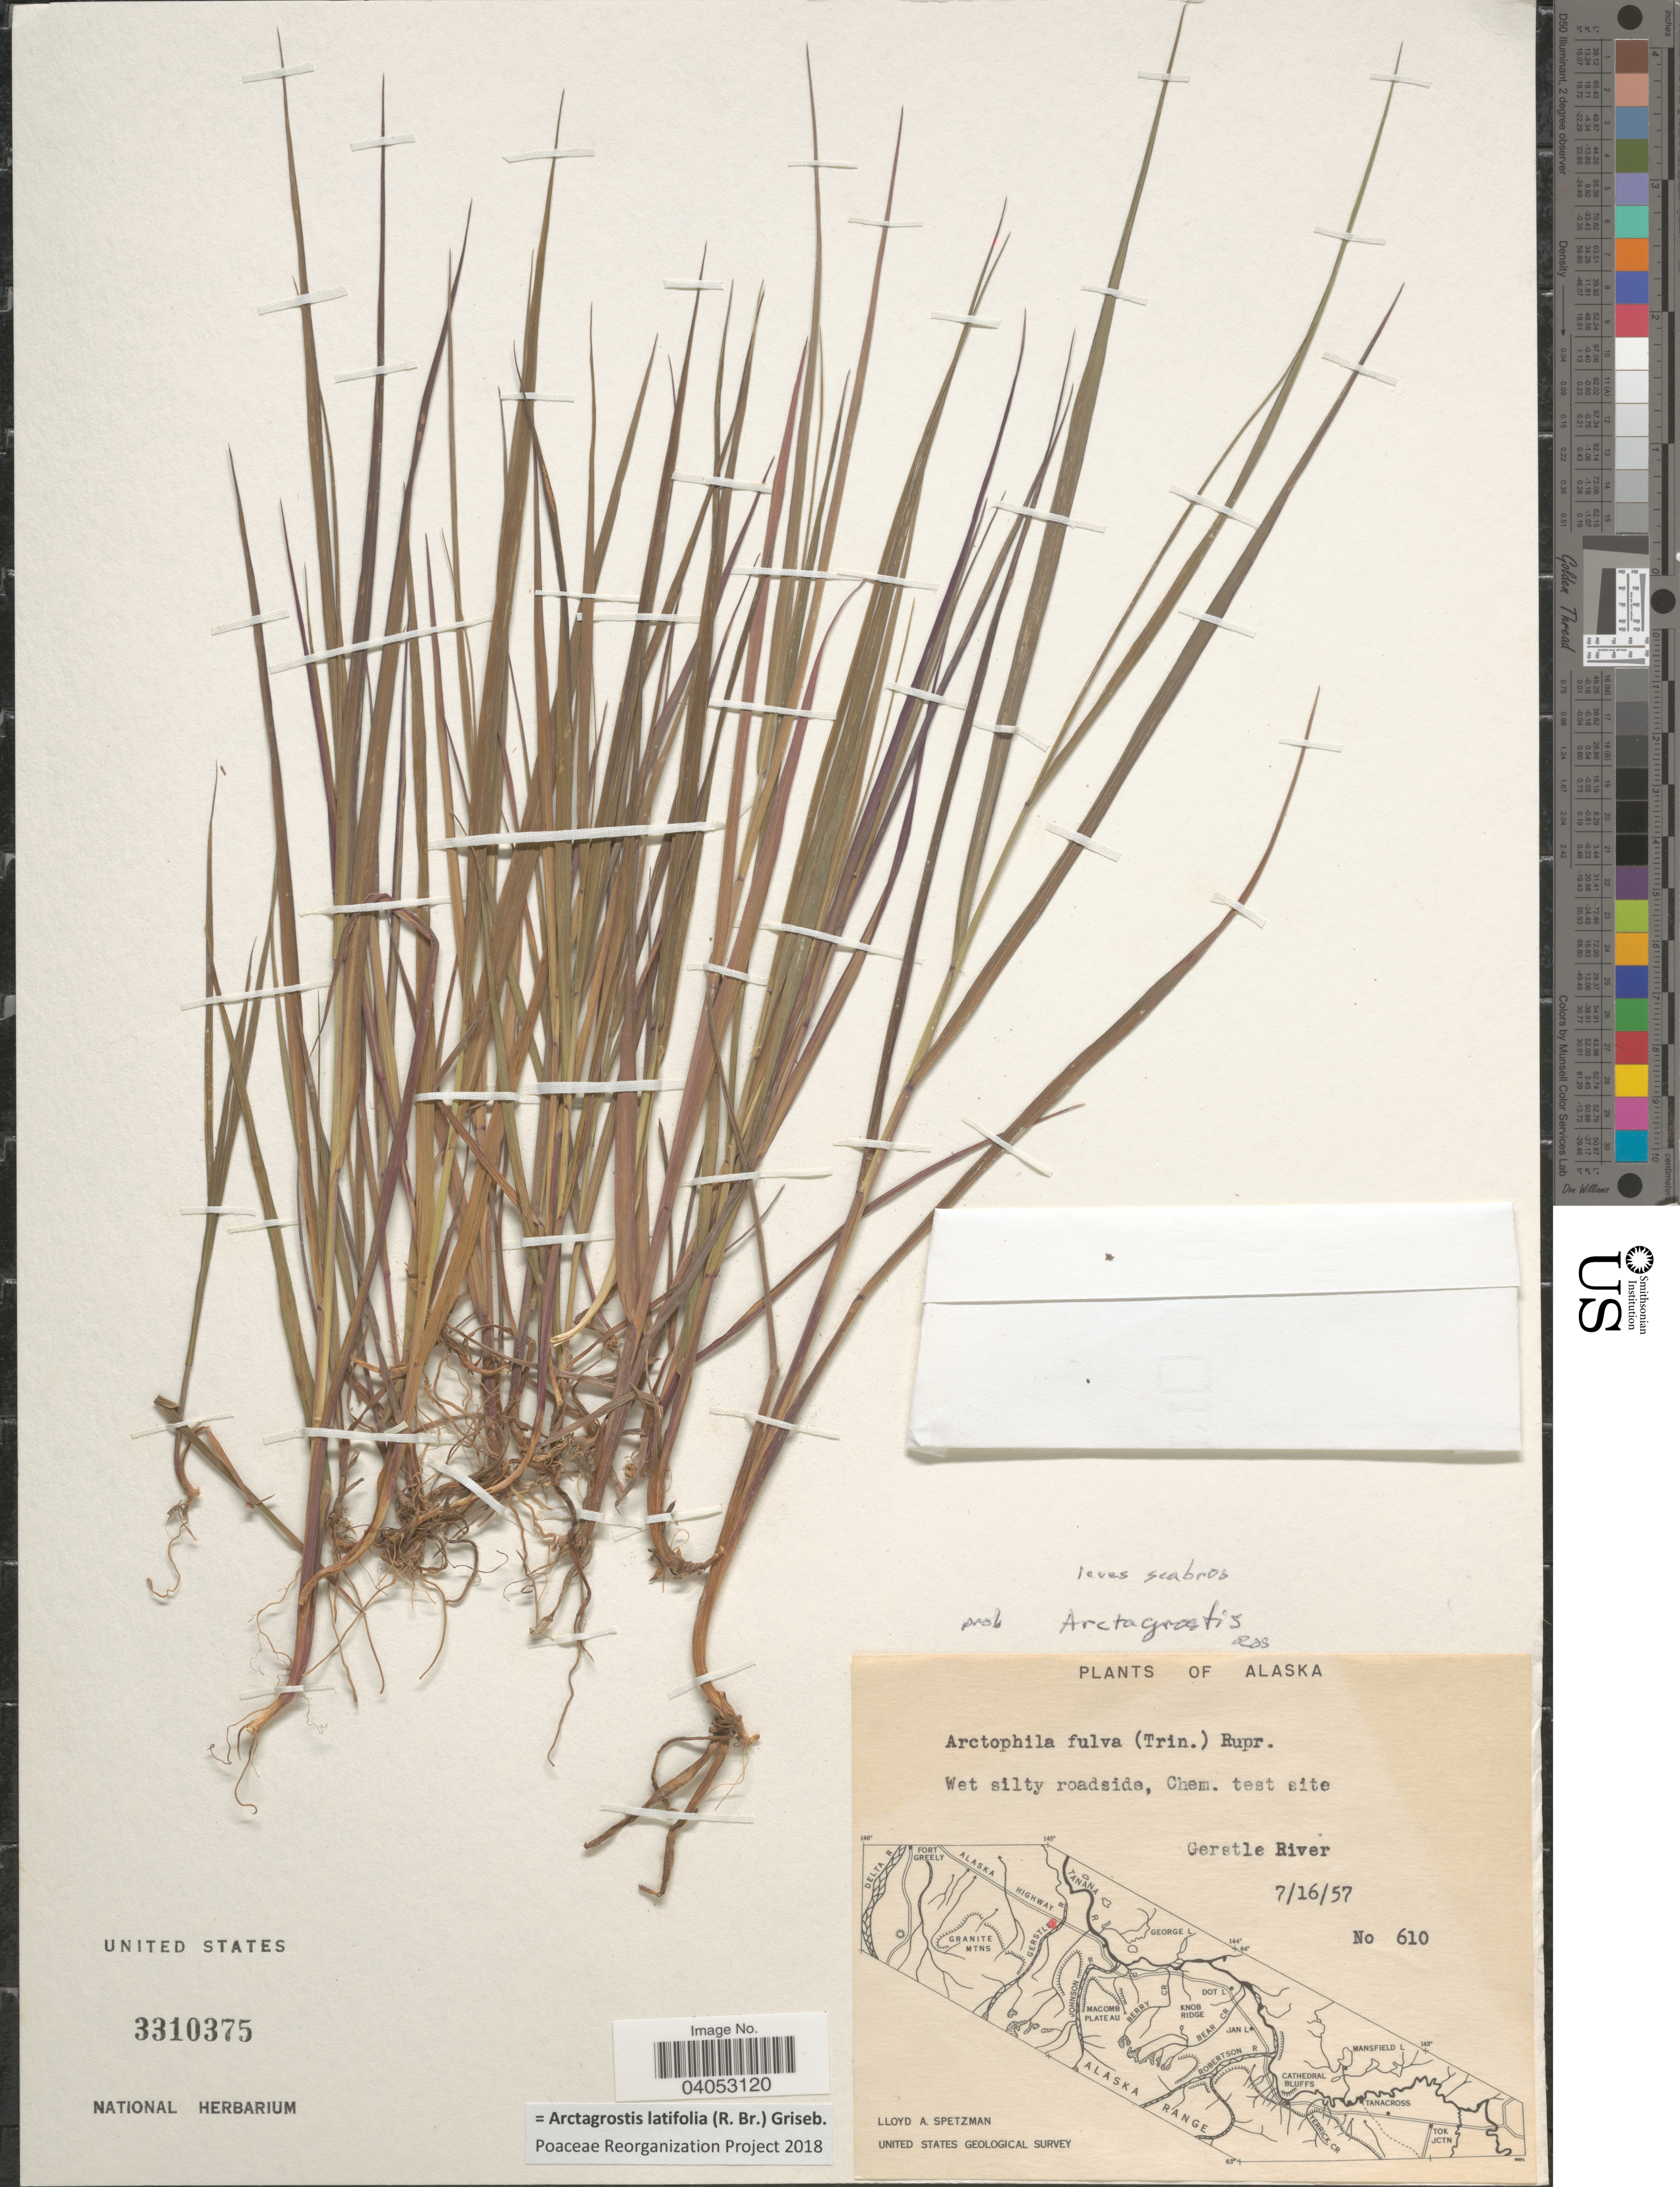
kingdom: Plantae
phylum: Tracheophyta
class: Liliopsida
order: Poales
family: Poaceae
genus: Arctagrostis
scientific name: Arctagrostis latifolia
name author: (R. Br.) Griseb.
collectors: L. Spetzman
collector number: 610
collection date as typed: Transcribed d/m/y: 16/7/57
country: United States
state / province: Alaska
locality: Chem. test site. Gerstle River.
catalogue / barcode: US 3310375